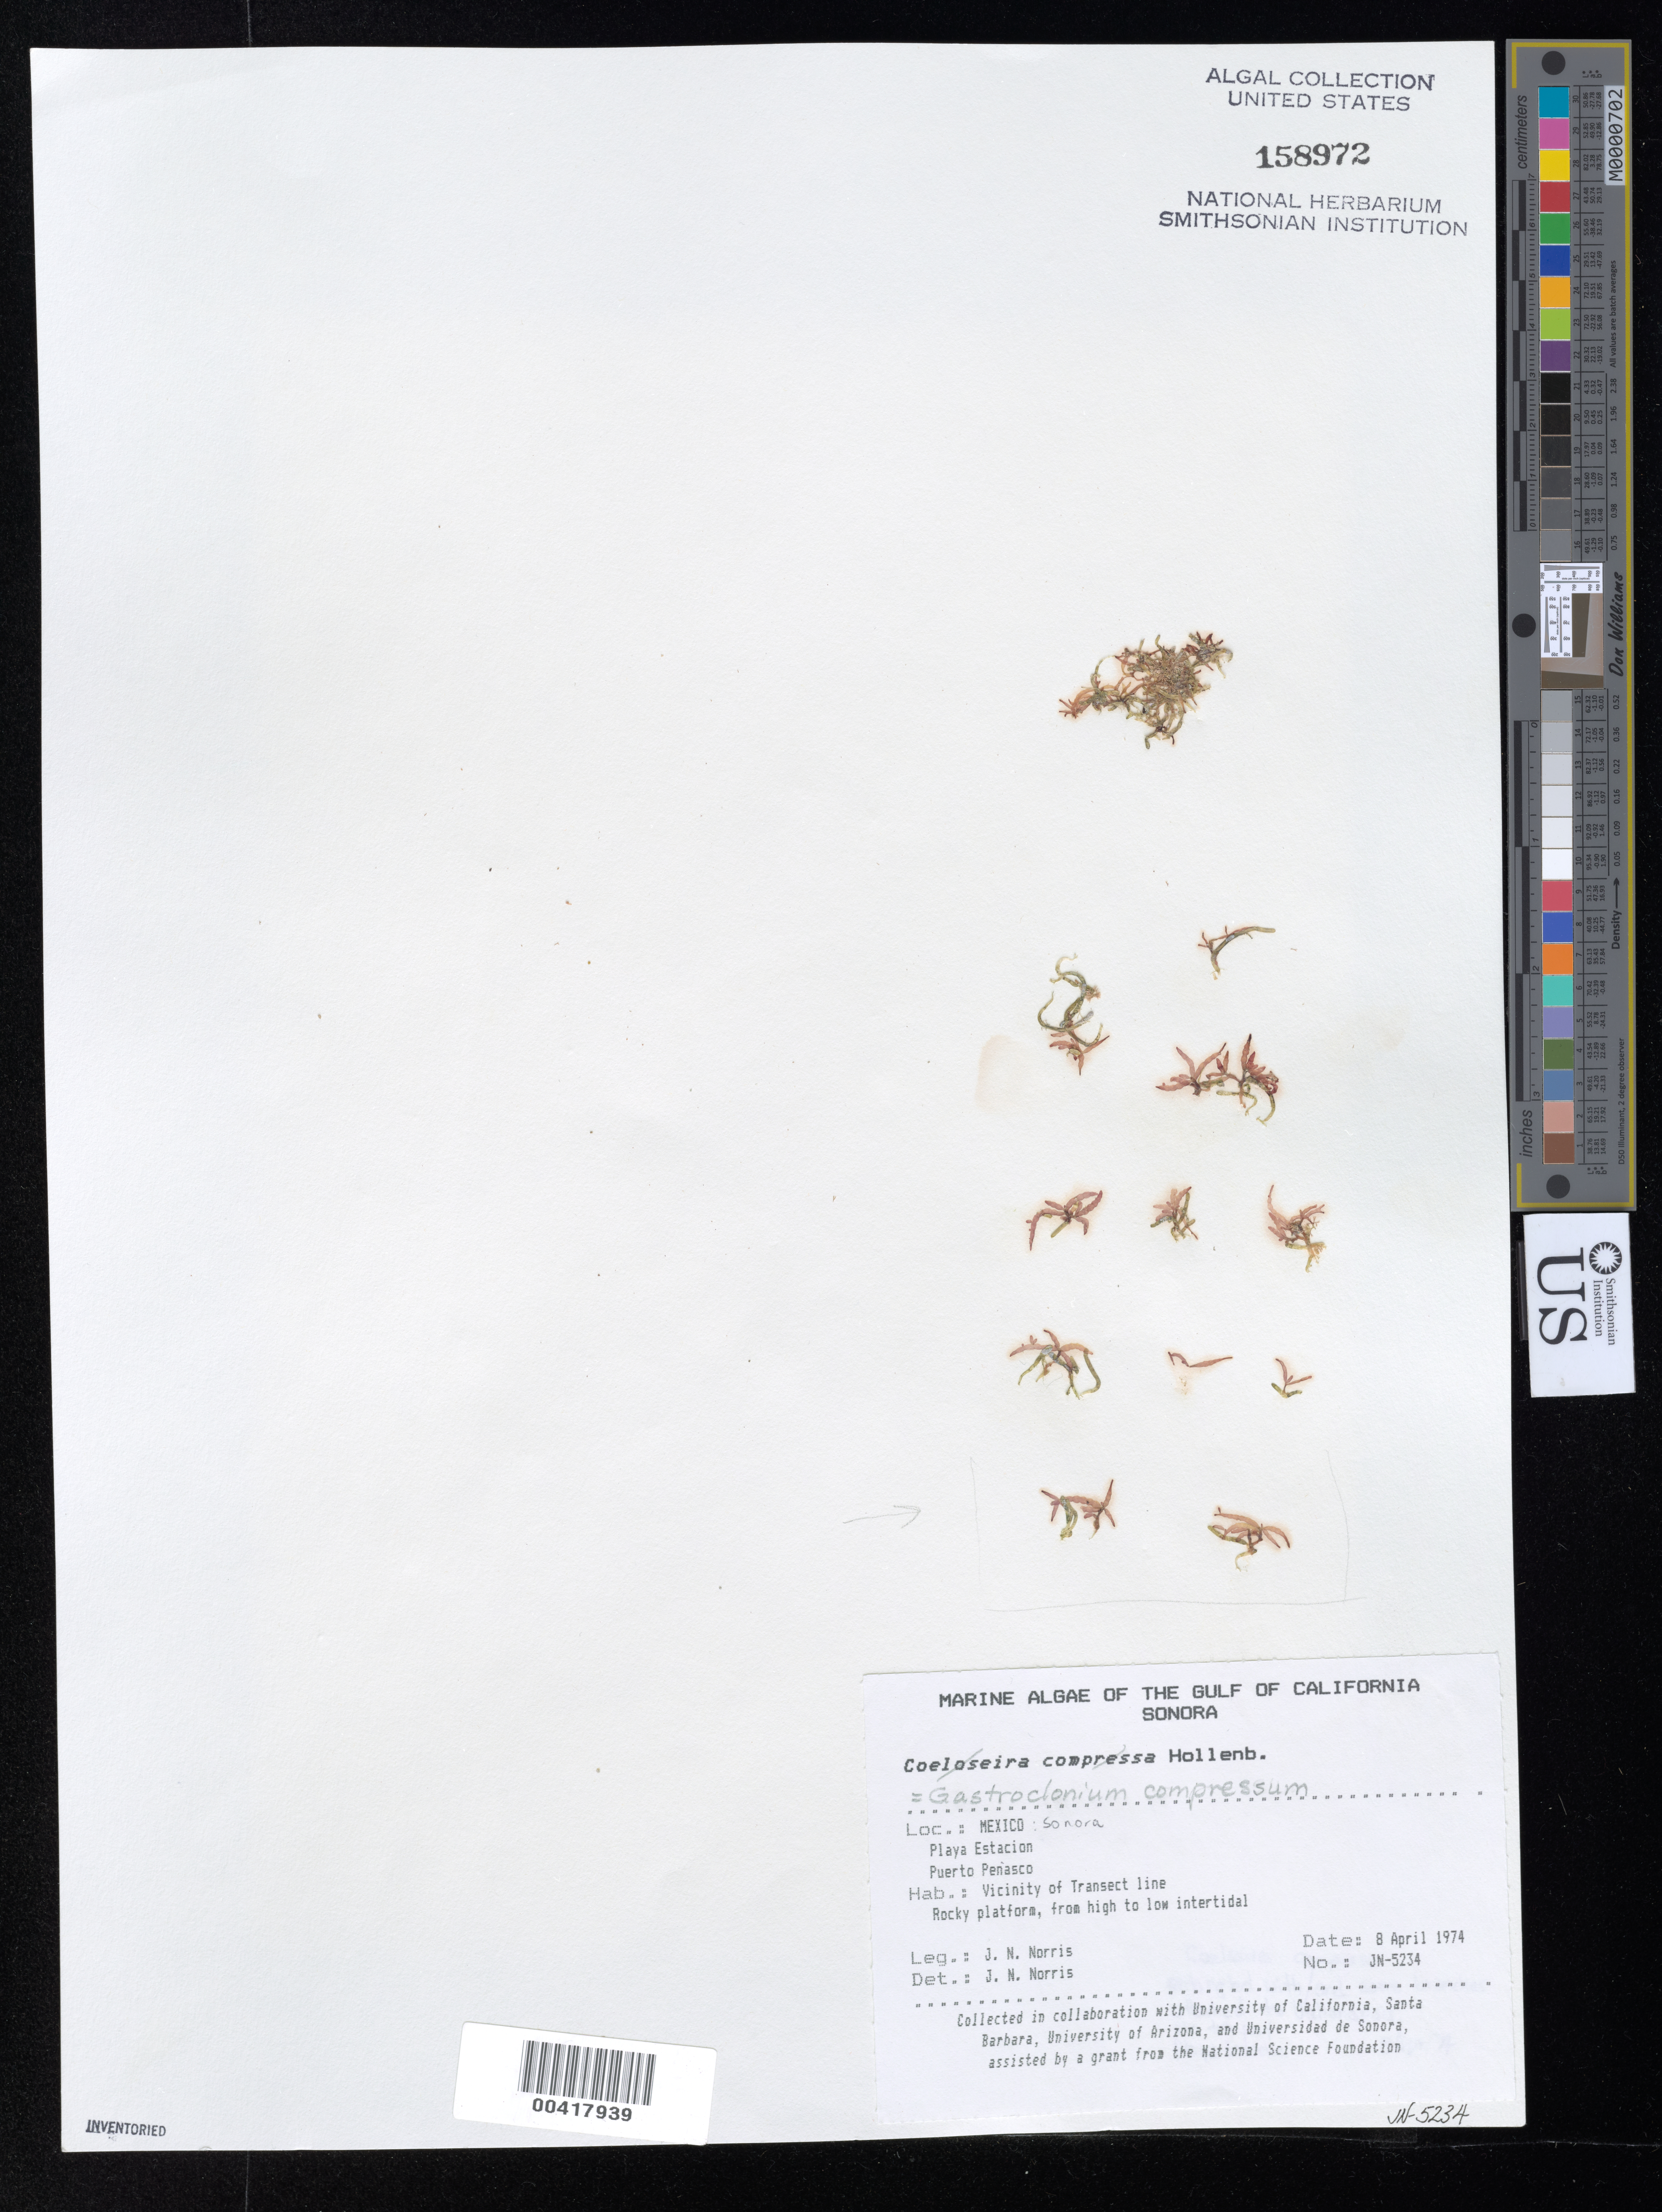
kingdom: Plantae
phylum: Rhodophyta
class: Florideophyceae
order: Rhodymeniales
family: Champiaceae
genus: Gastroclonium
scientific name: Gastroclonium compressum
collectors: J. N. Norris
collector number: JN-5234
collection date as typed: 08 Apr 1974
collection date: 1974-04-08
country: Mexico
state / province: Sonora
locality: Playa Estacion, Puerto Penasco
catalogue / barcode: US 158972